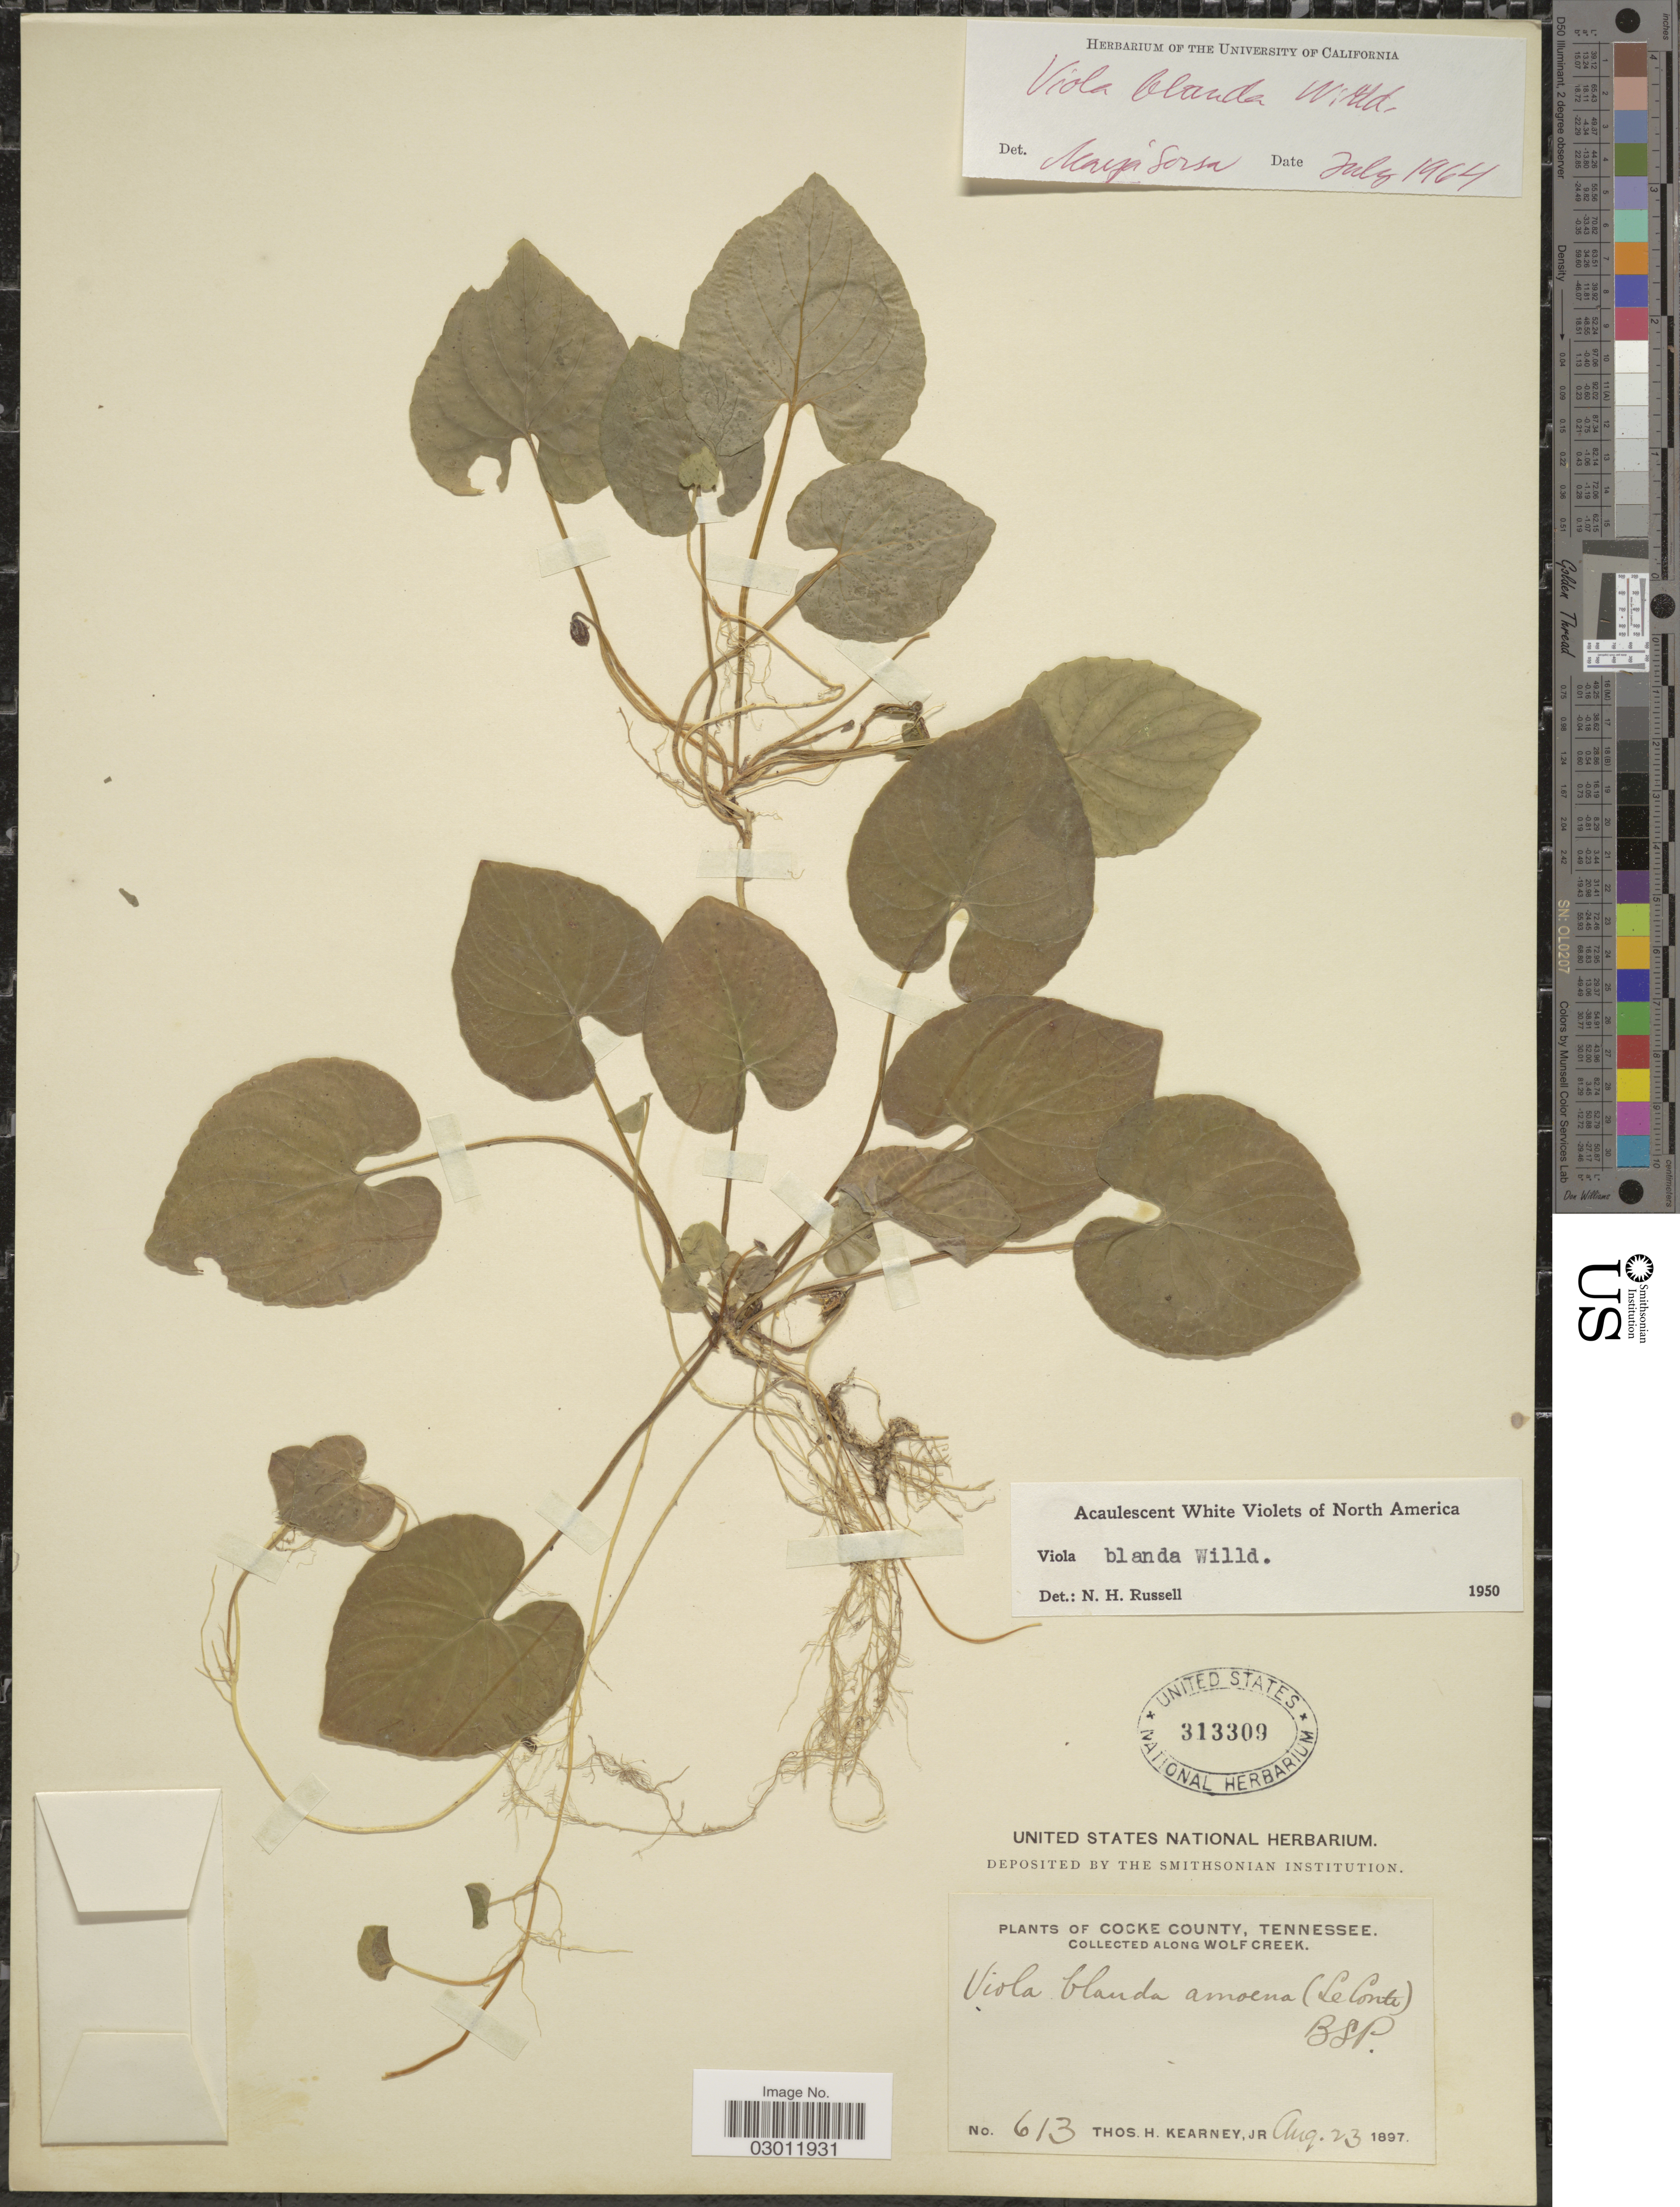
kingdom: Plantae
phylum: Tracheophyta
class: Magnoliopsida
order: Malpighiales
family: Violaceae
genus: Viola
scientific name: Viola blanda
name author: Willd.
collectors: T. H. Kearney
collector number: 613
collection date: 1897-08-23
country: United States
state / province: Tennessee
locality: Cocke County. Along Wolf Creek.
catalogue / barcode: US 313309